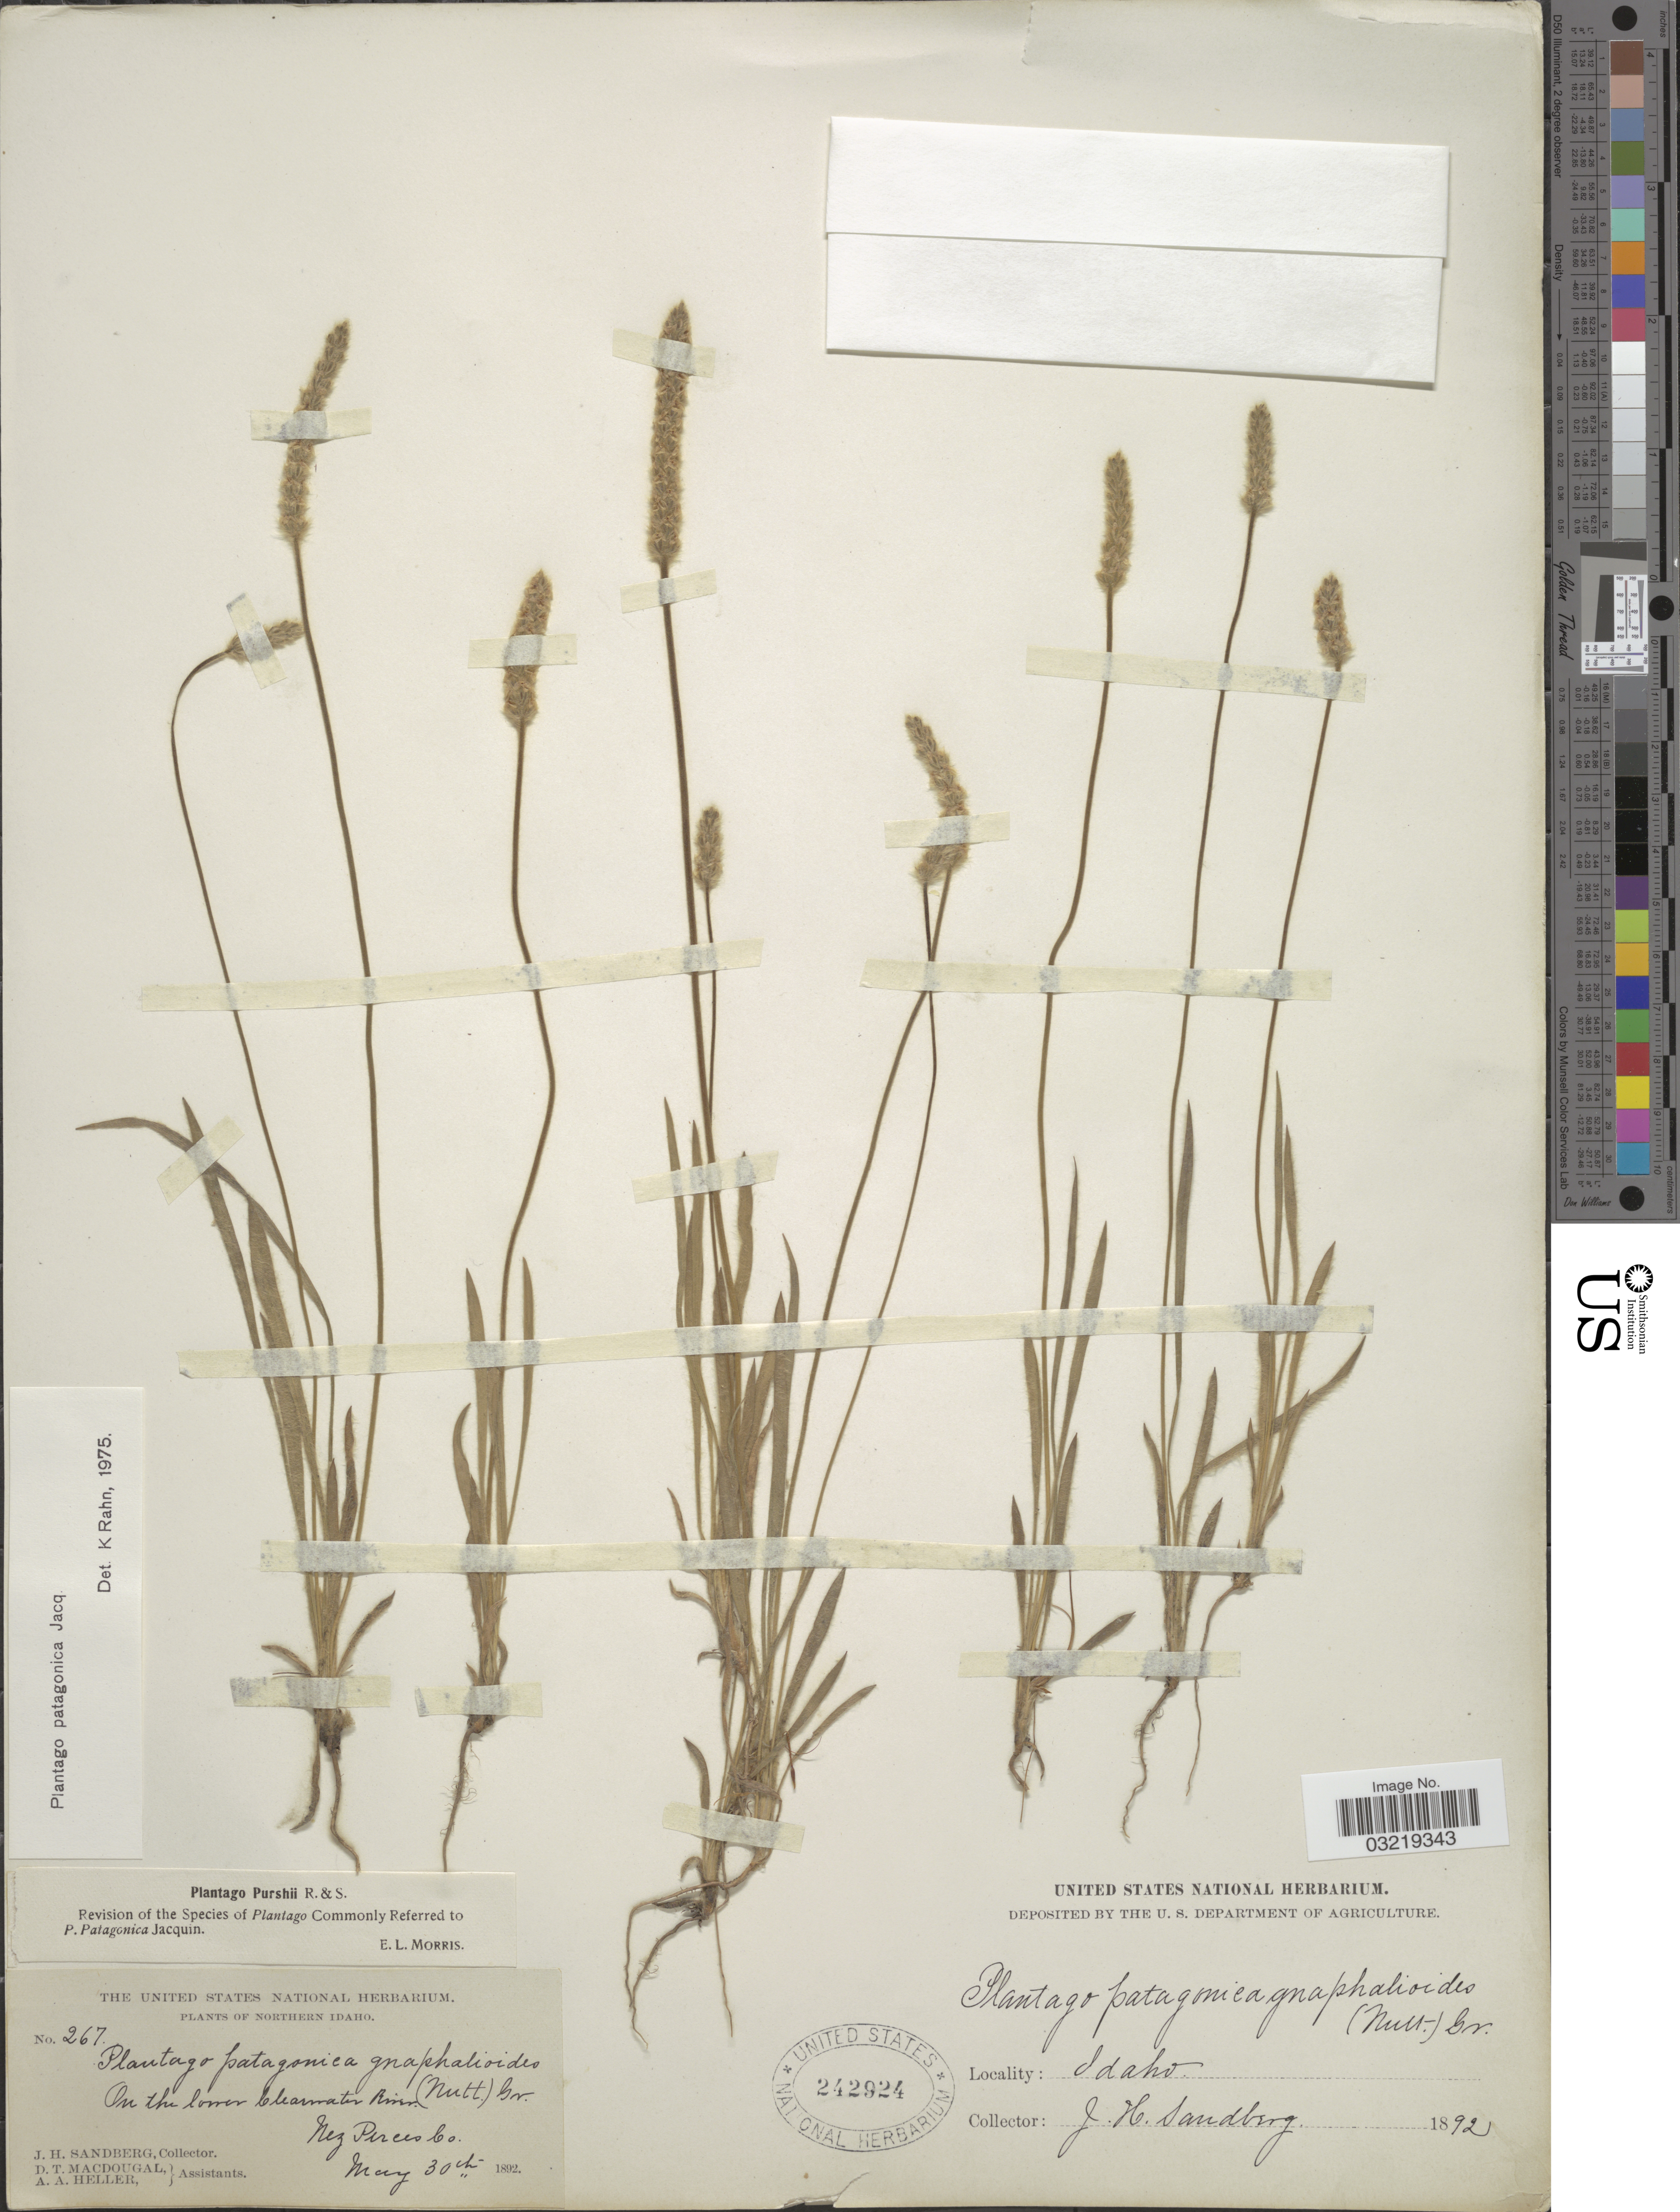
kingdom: Plantae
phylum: Tracheophyta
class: Magnoliopsida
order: Lamiales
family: Plantaginaceae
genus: Plantago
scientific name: Plantago patagonica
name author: Jacq.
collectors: J. H. Sandberg, D. T. MacDougal & A. A. Heller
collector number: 267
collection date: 1892-05-30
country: United States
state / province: Idaho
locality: Northern Idaho. Nez Perces Co.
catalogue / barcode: US 242924